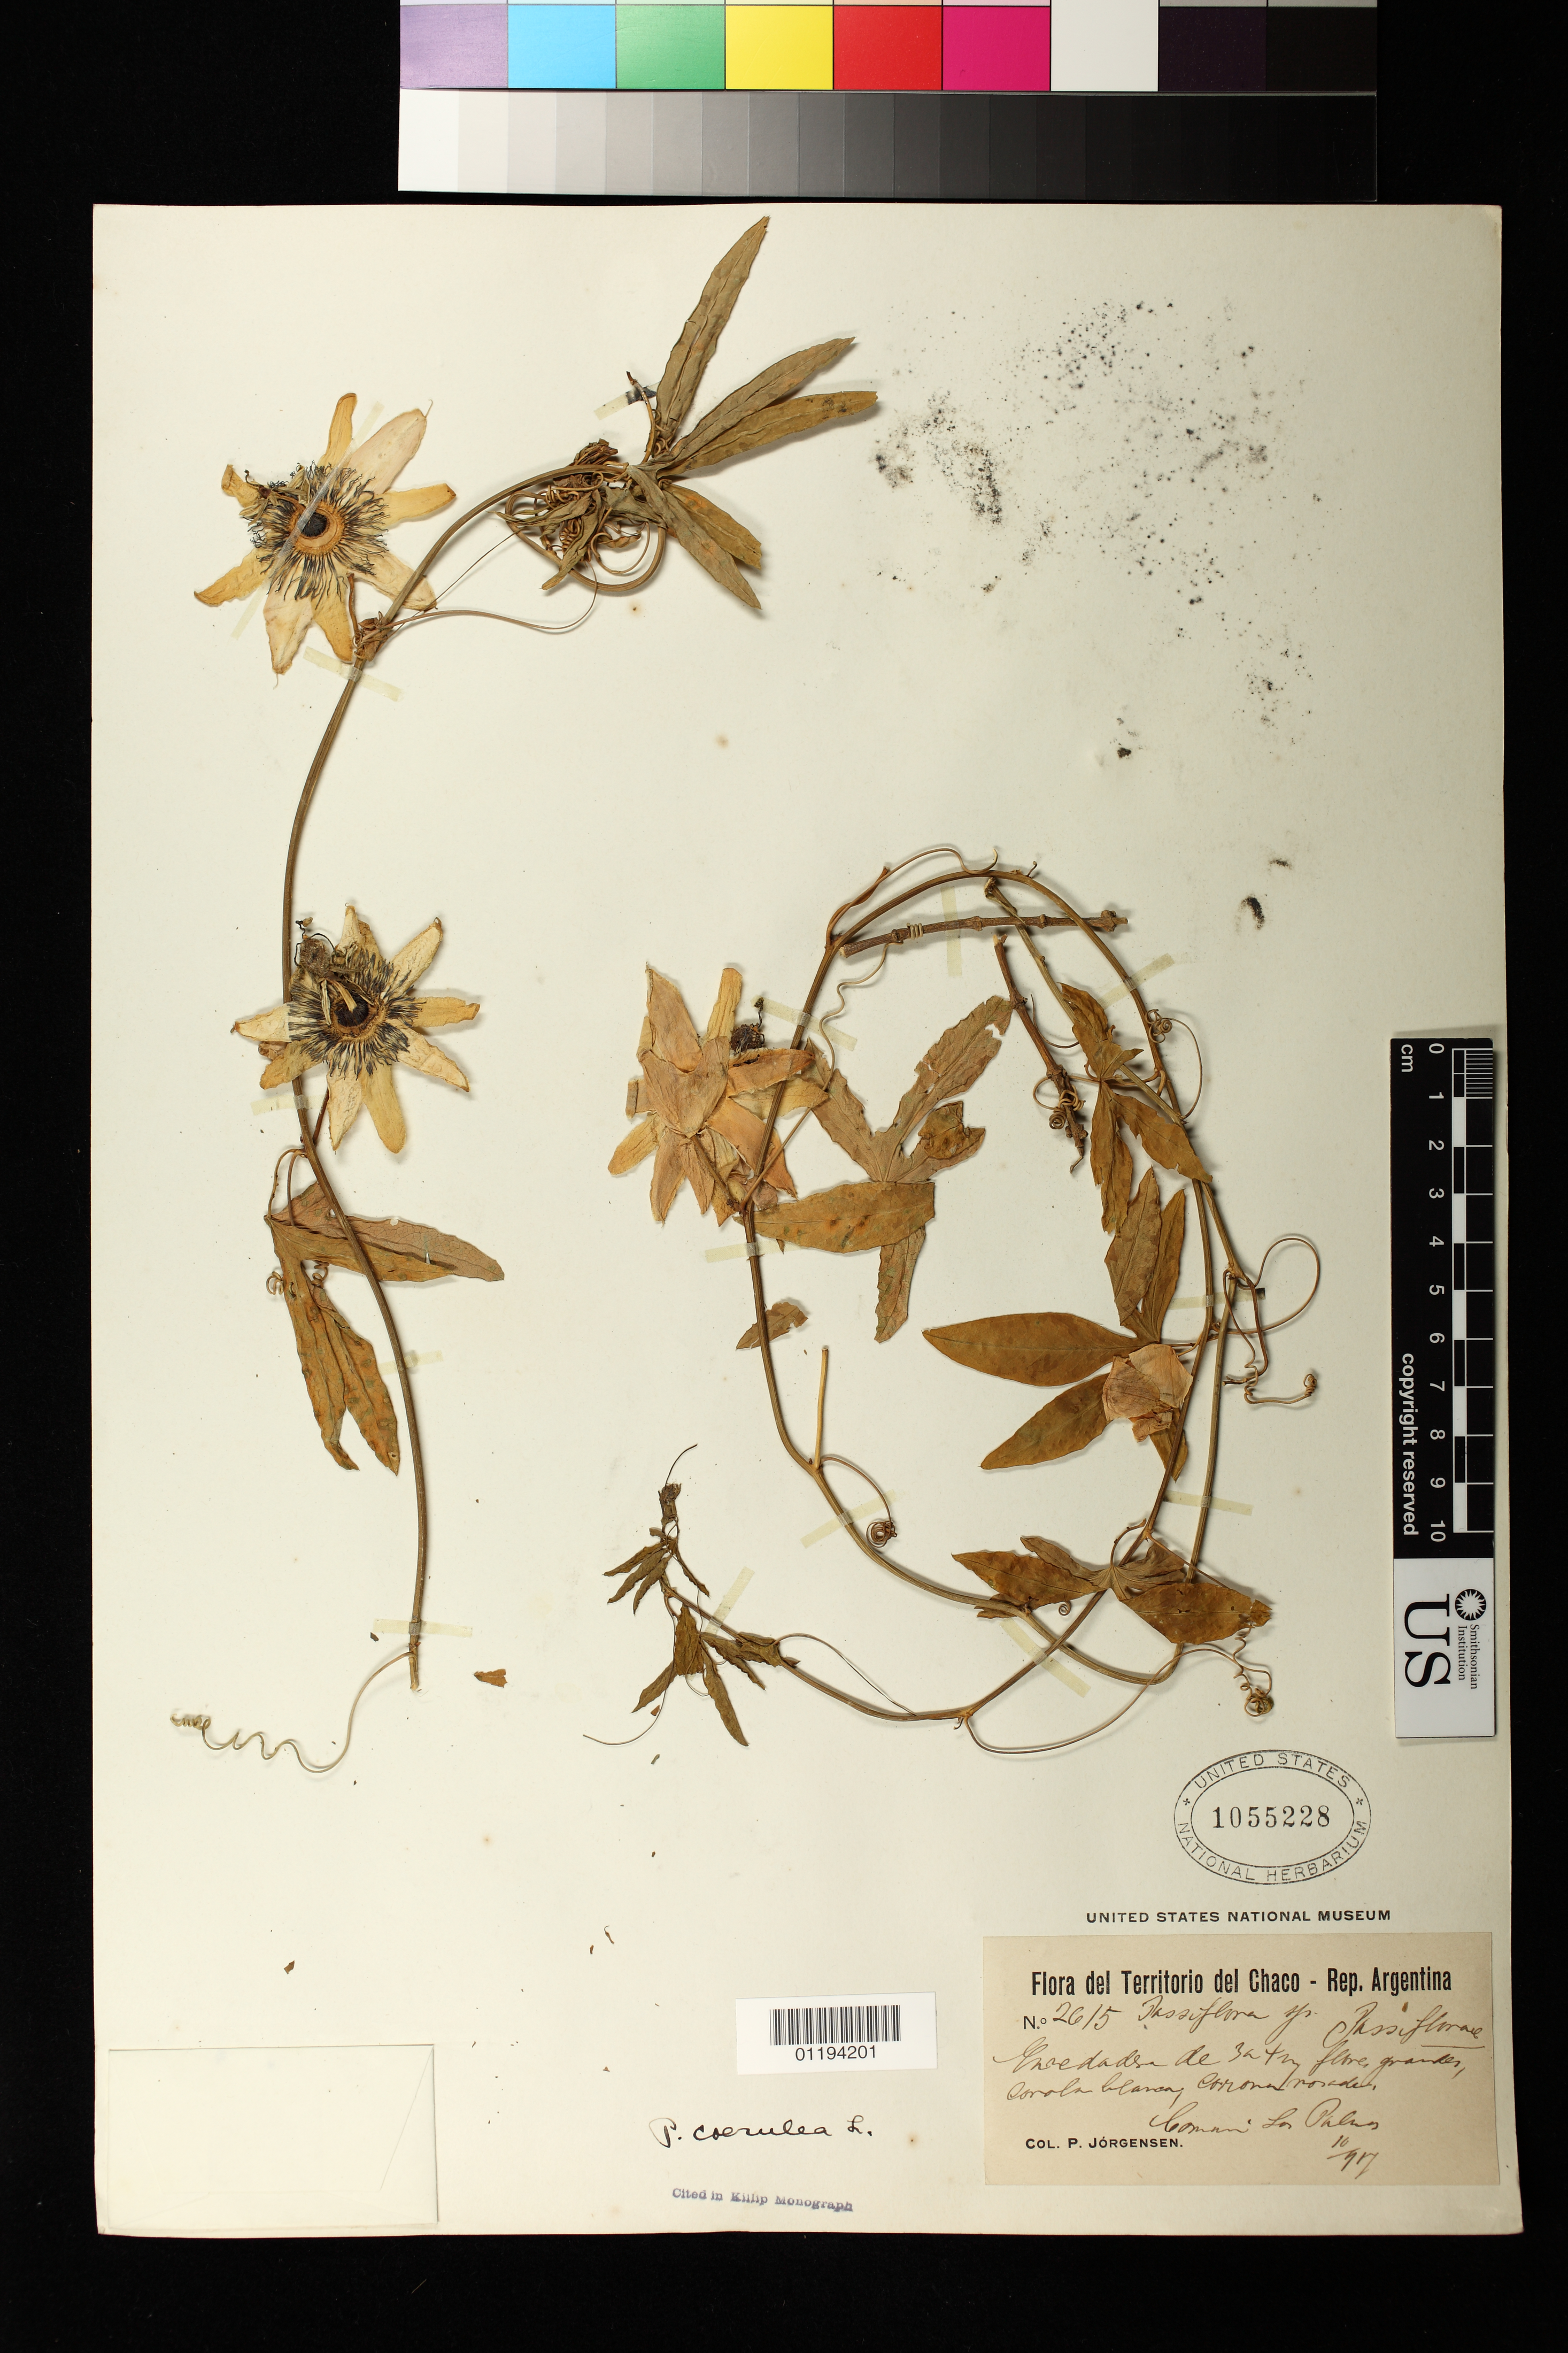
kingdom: Plantae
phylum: Tracheophyta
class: Magnoliopsida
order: Malpighiales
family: Passifloraceae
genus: Passiflora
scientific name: Passiflora caerulea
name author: L.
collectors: P. Jörgensen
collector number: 2615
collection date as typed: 1917-10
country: Argentina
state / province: Chaco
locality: Coman Las Palmas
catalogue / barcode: US 1055228